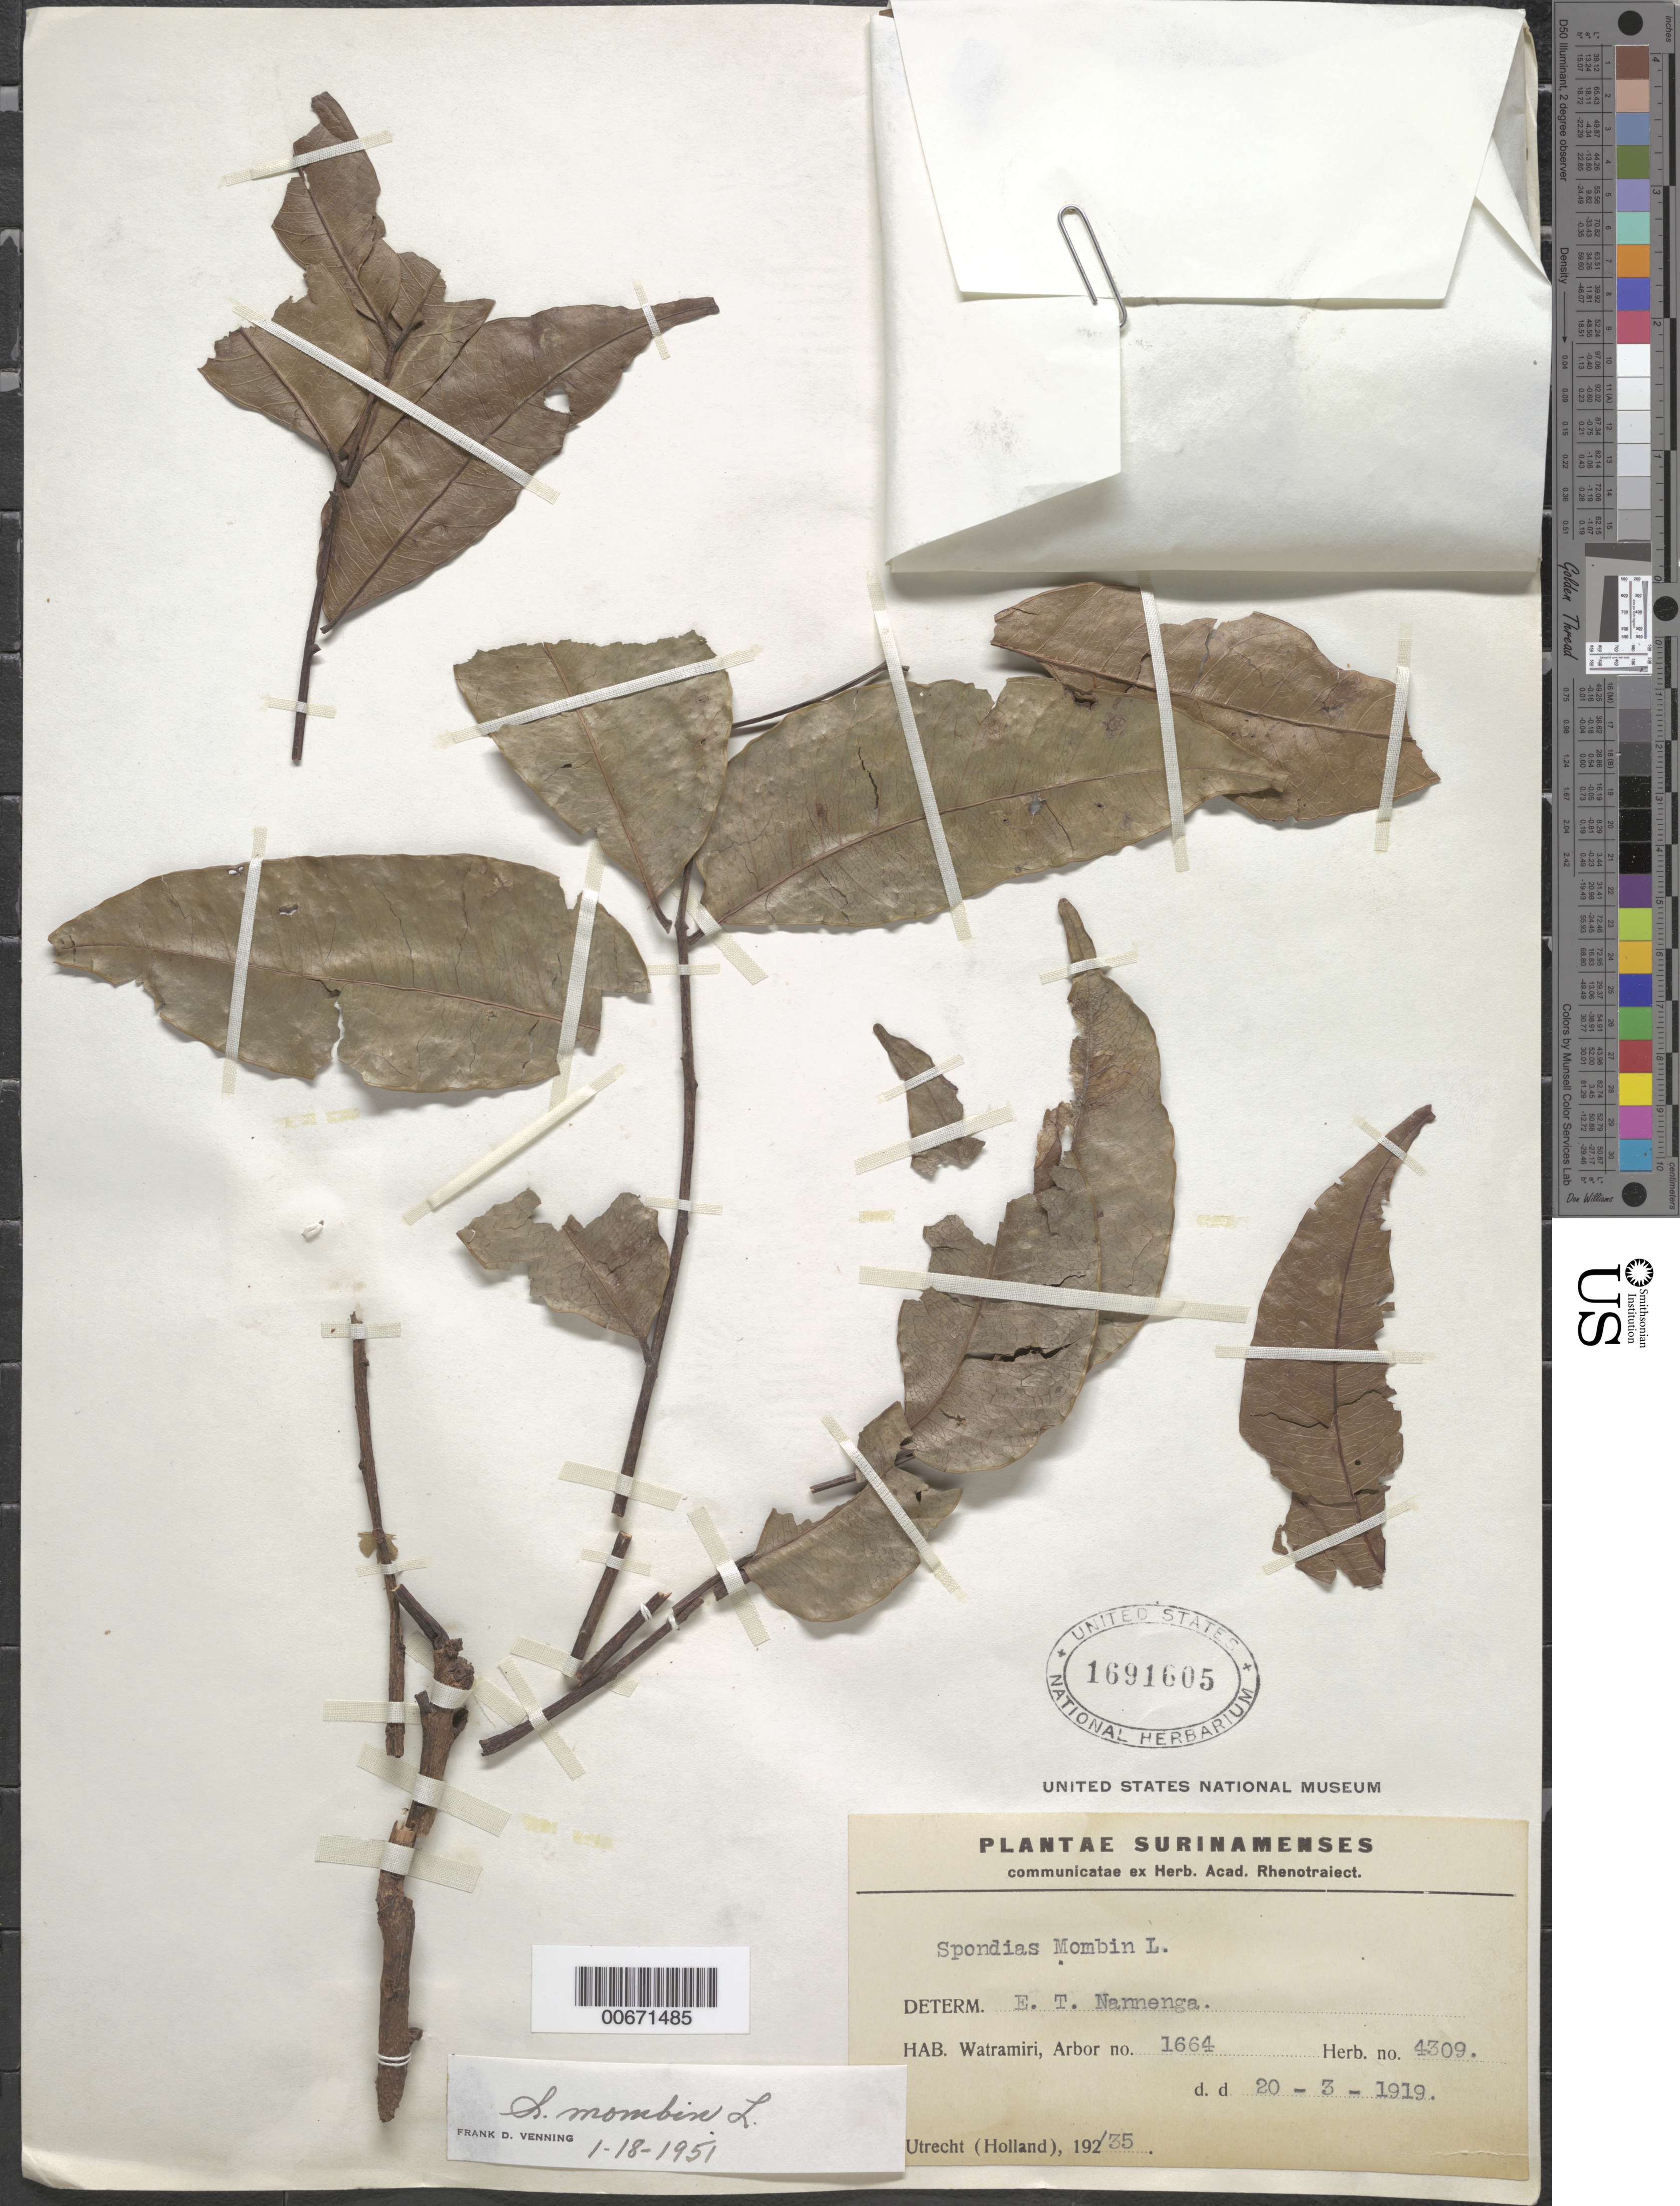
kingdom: Plantae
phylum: Tracheophyta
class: Magnoliopsida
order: Sapindales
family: Anacardiaceae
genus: Spondias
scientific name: Spondias mombin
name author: L.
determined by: Venning, F. D.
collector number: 4309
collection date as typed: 20-May-19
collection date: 1919-05-20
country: Suriname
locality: Watramiri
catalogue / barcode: US 1691605